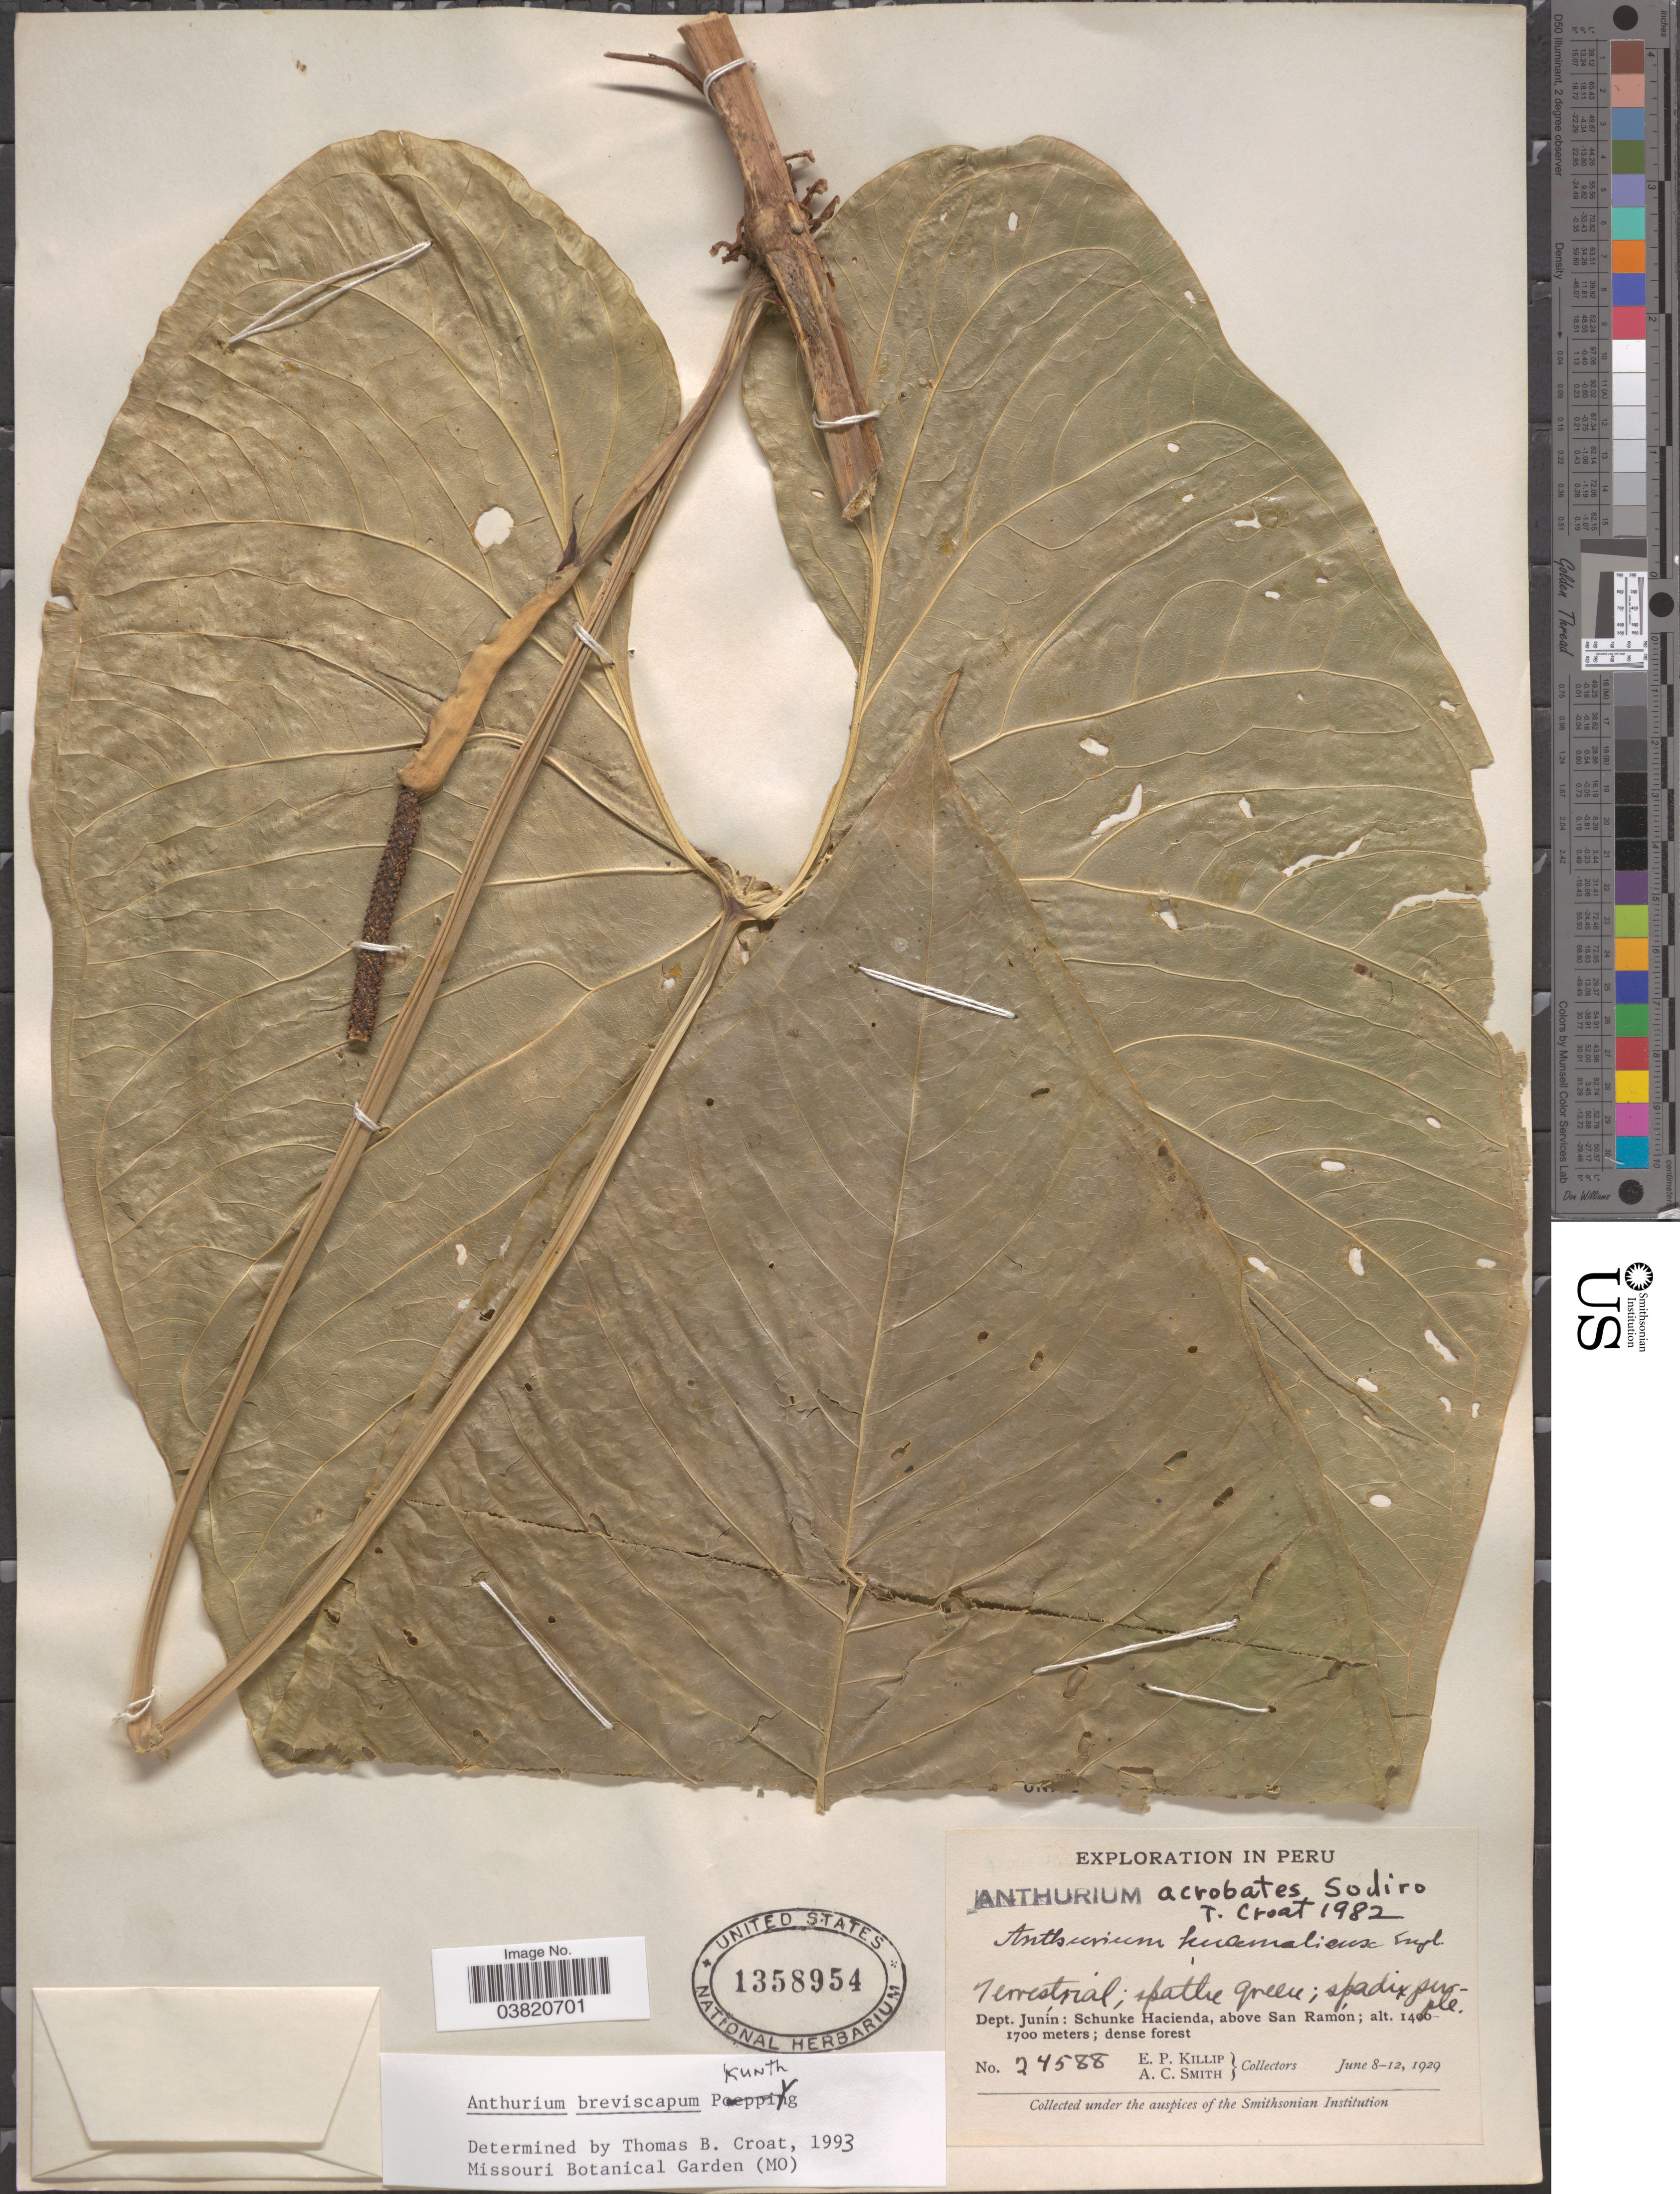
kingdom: Plantae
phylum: Tracheophyta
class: Liliopsida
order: Alismatales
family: Araceae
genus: Anthurium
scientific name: Anthurium breviscapum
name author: Kunth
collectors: E. P. Killip & A. C. Smith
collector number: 24588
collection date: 1929-06-08/1929-06-12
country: Peru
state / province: Junín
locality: Dept. Junín: Schunke Hacienda, above San Ramón.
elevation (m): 1400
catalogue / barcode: US 1358954